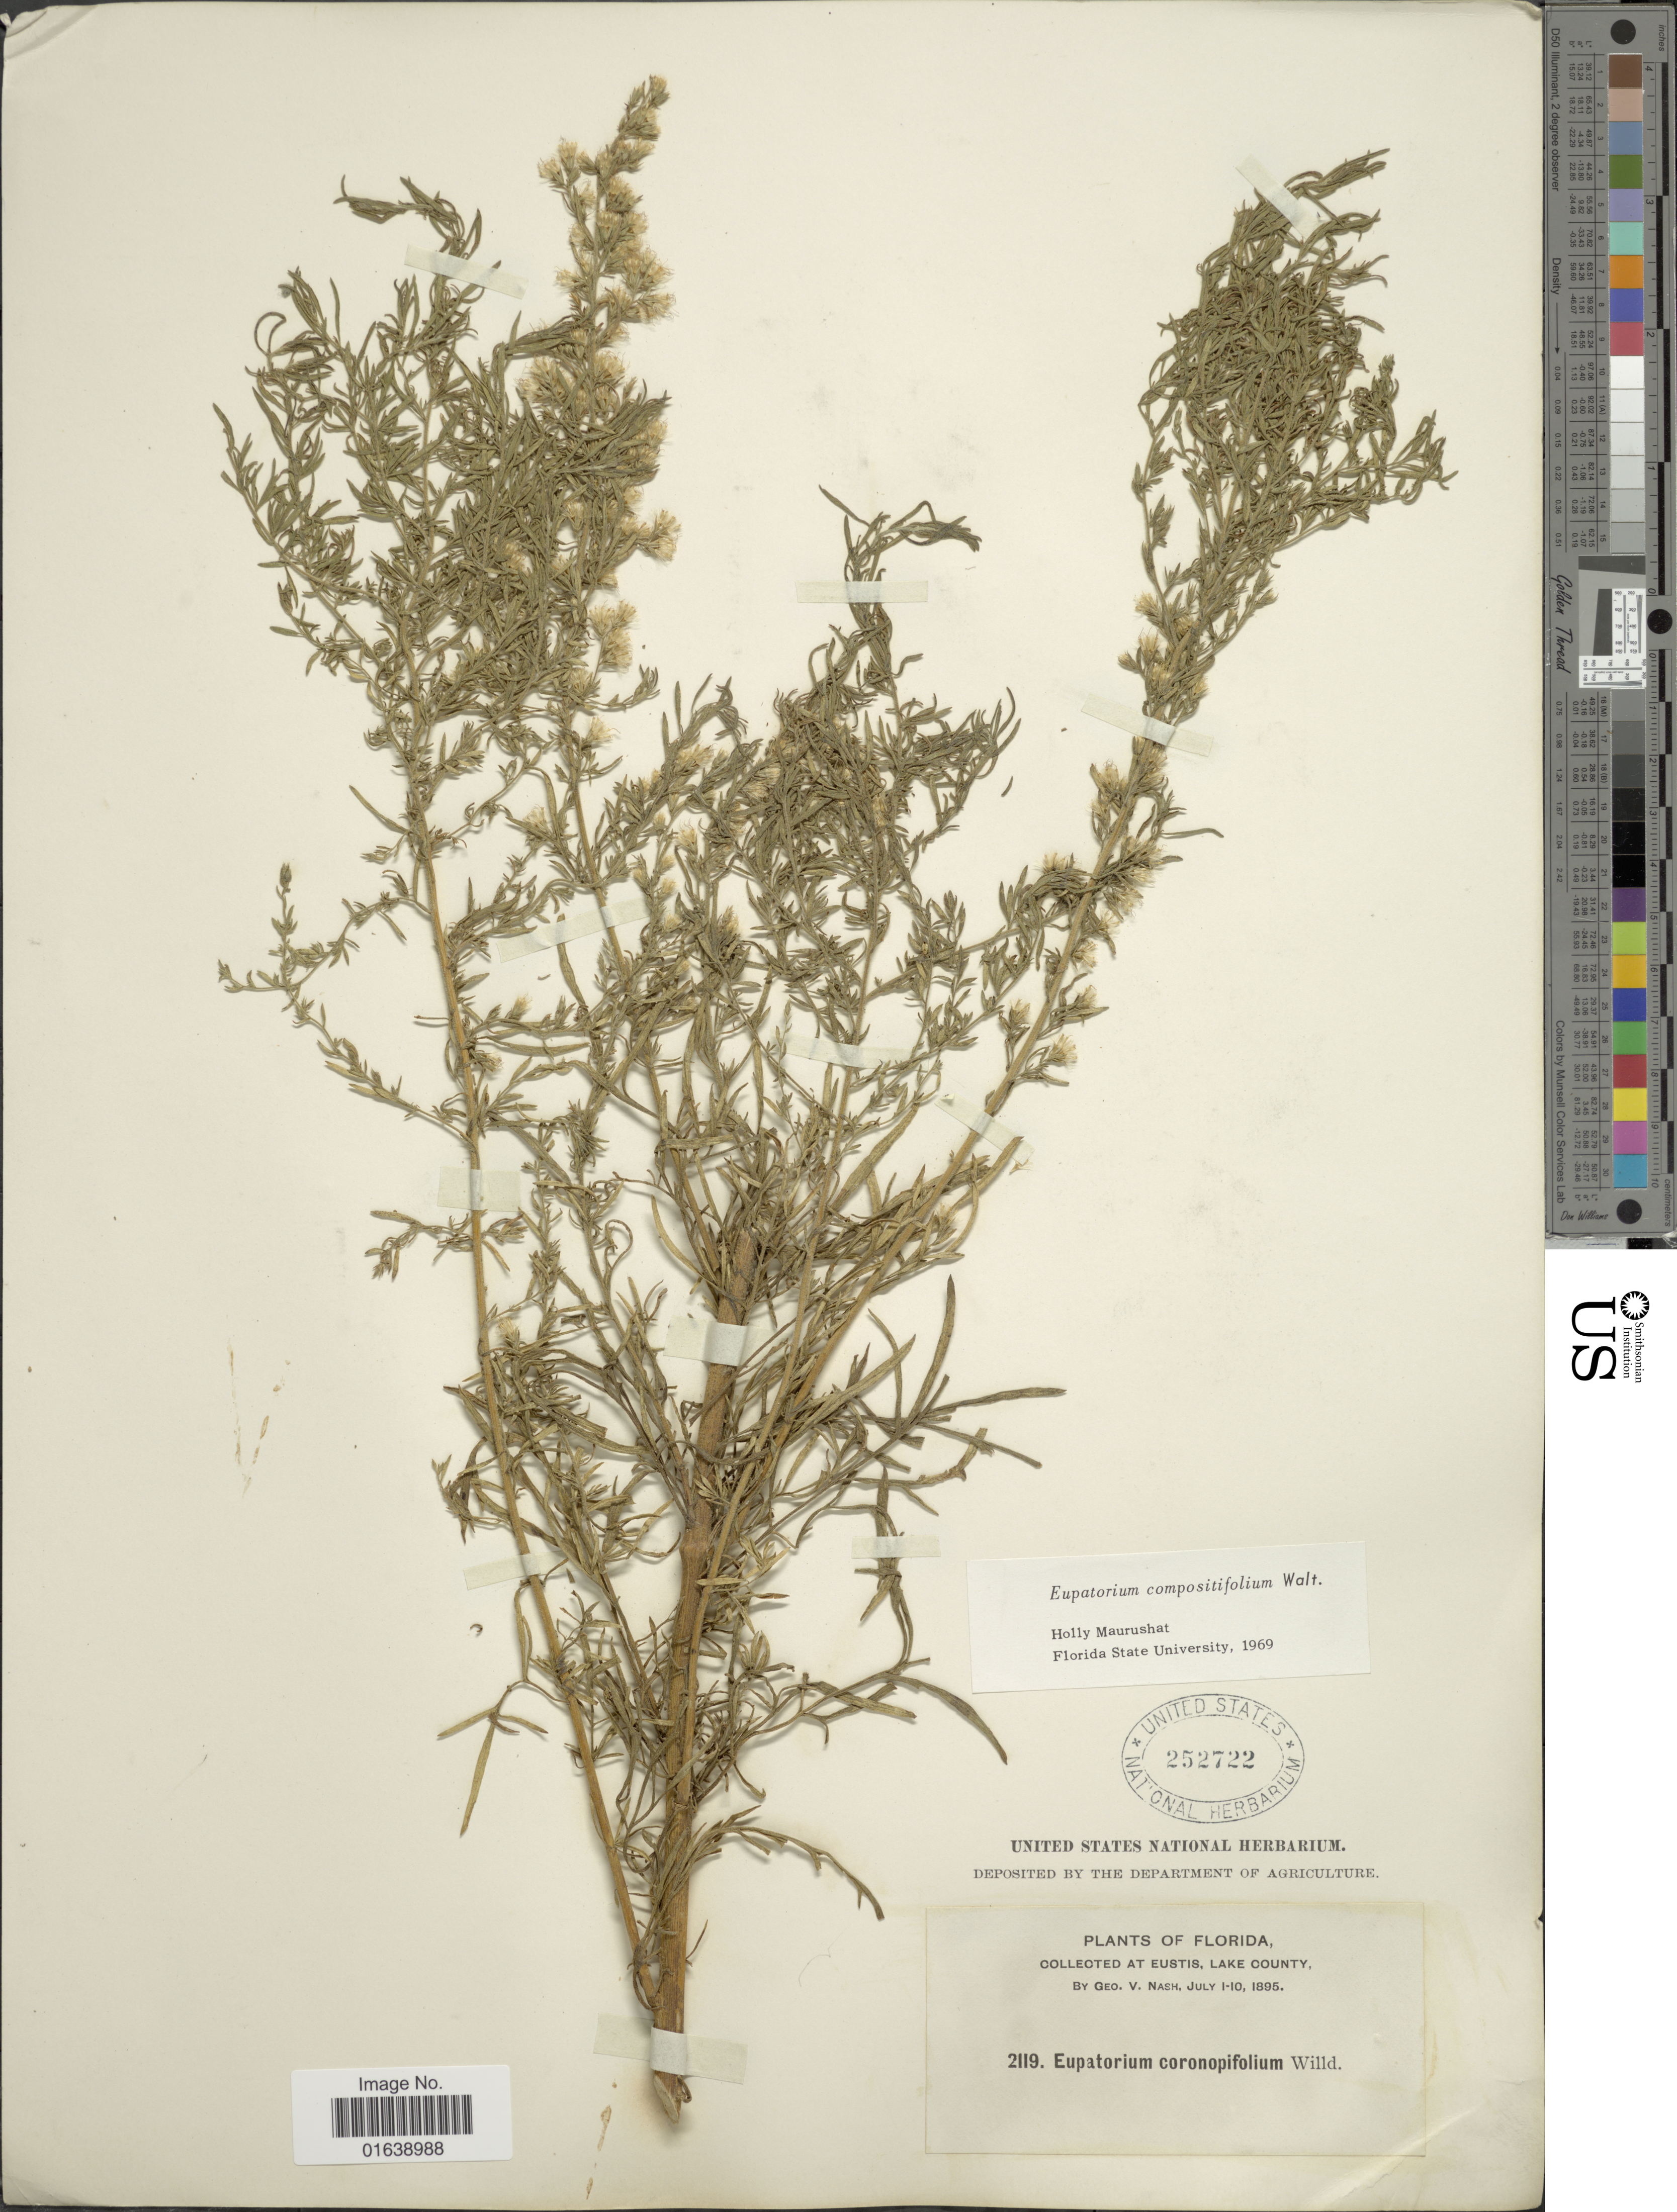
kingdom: Plantae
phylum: Tracheophyta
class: Magnoliopsida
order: Asterales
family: Asteraceae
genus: Eupatorium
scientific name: Eupatorium compositifolium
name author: Walter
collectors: G. V. Nash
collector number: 2119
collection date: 1895-07-01/1895-07-10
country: United States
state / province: Florida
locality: Florida. Eustis, Lake County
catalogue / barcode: US 252722